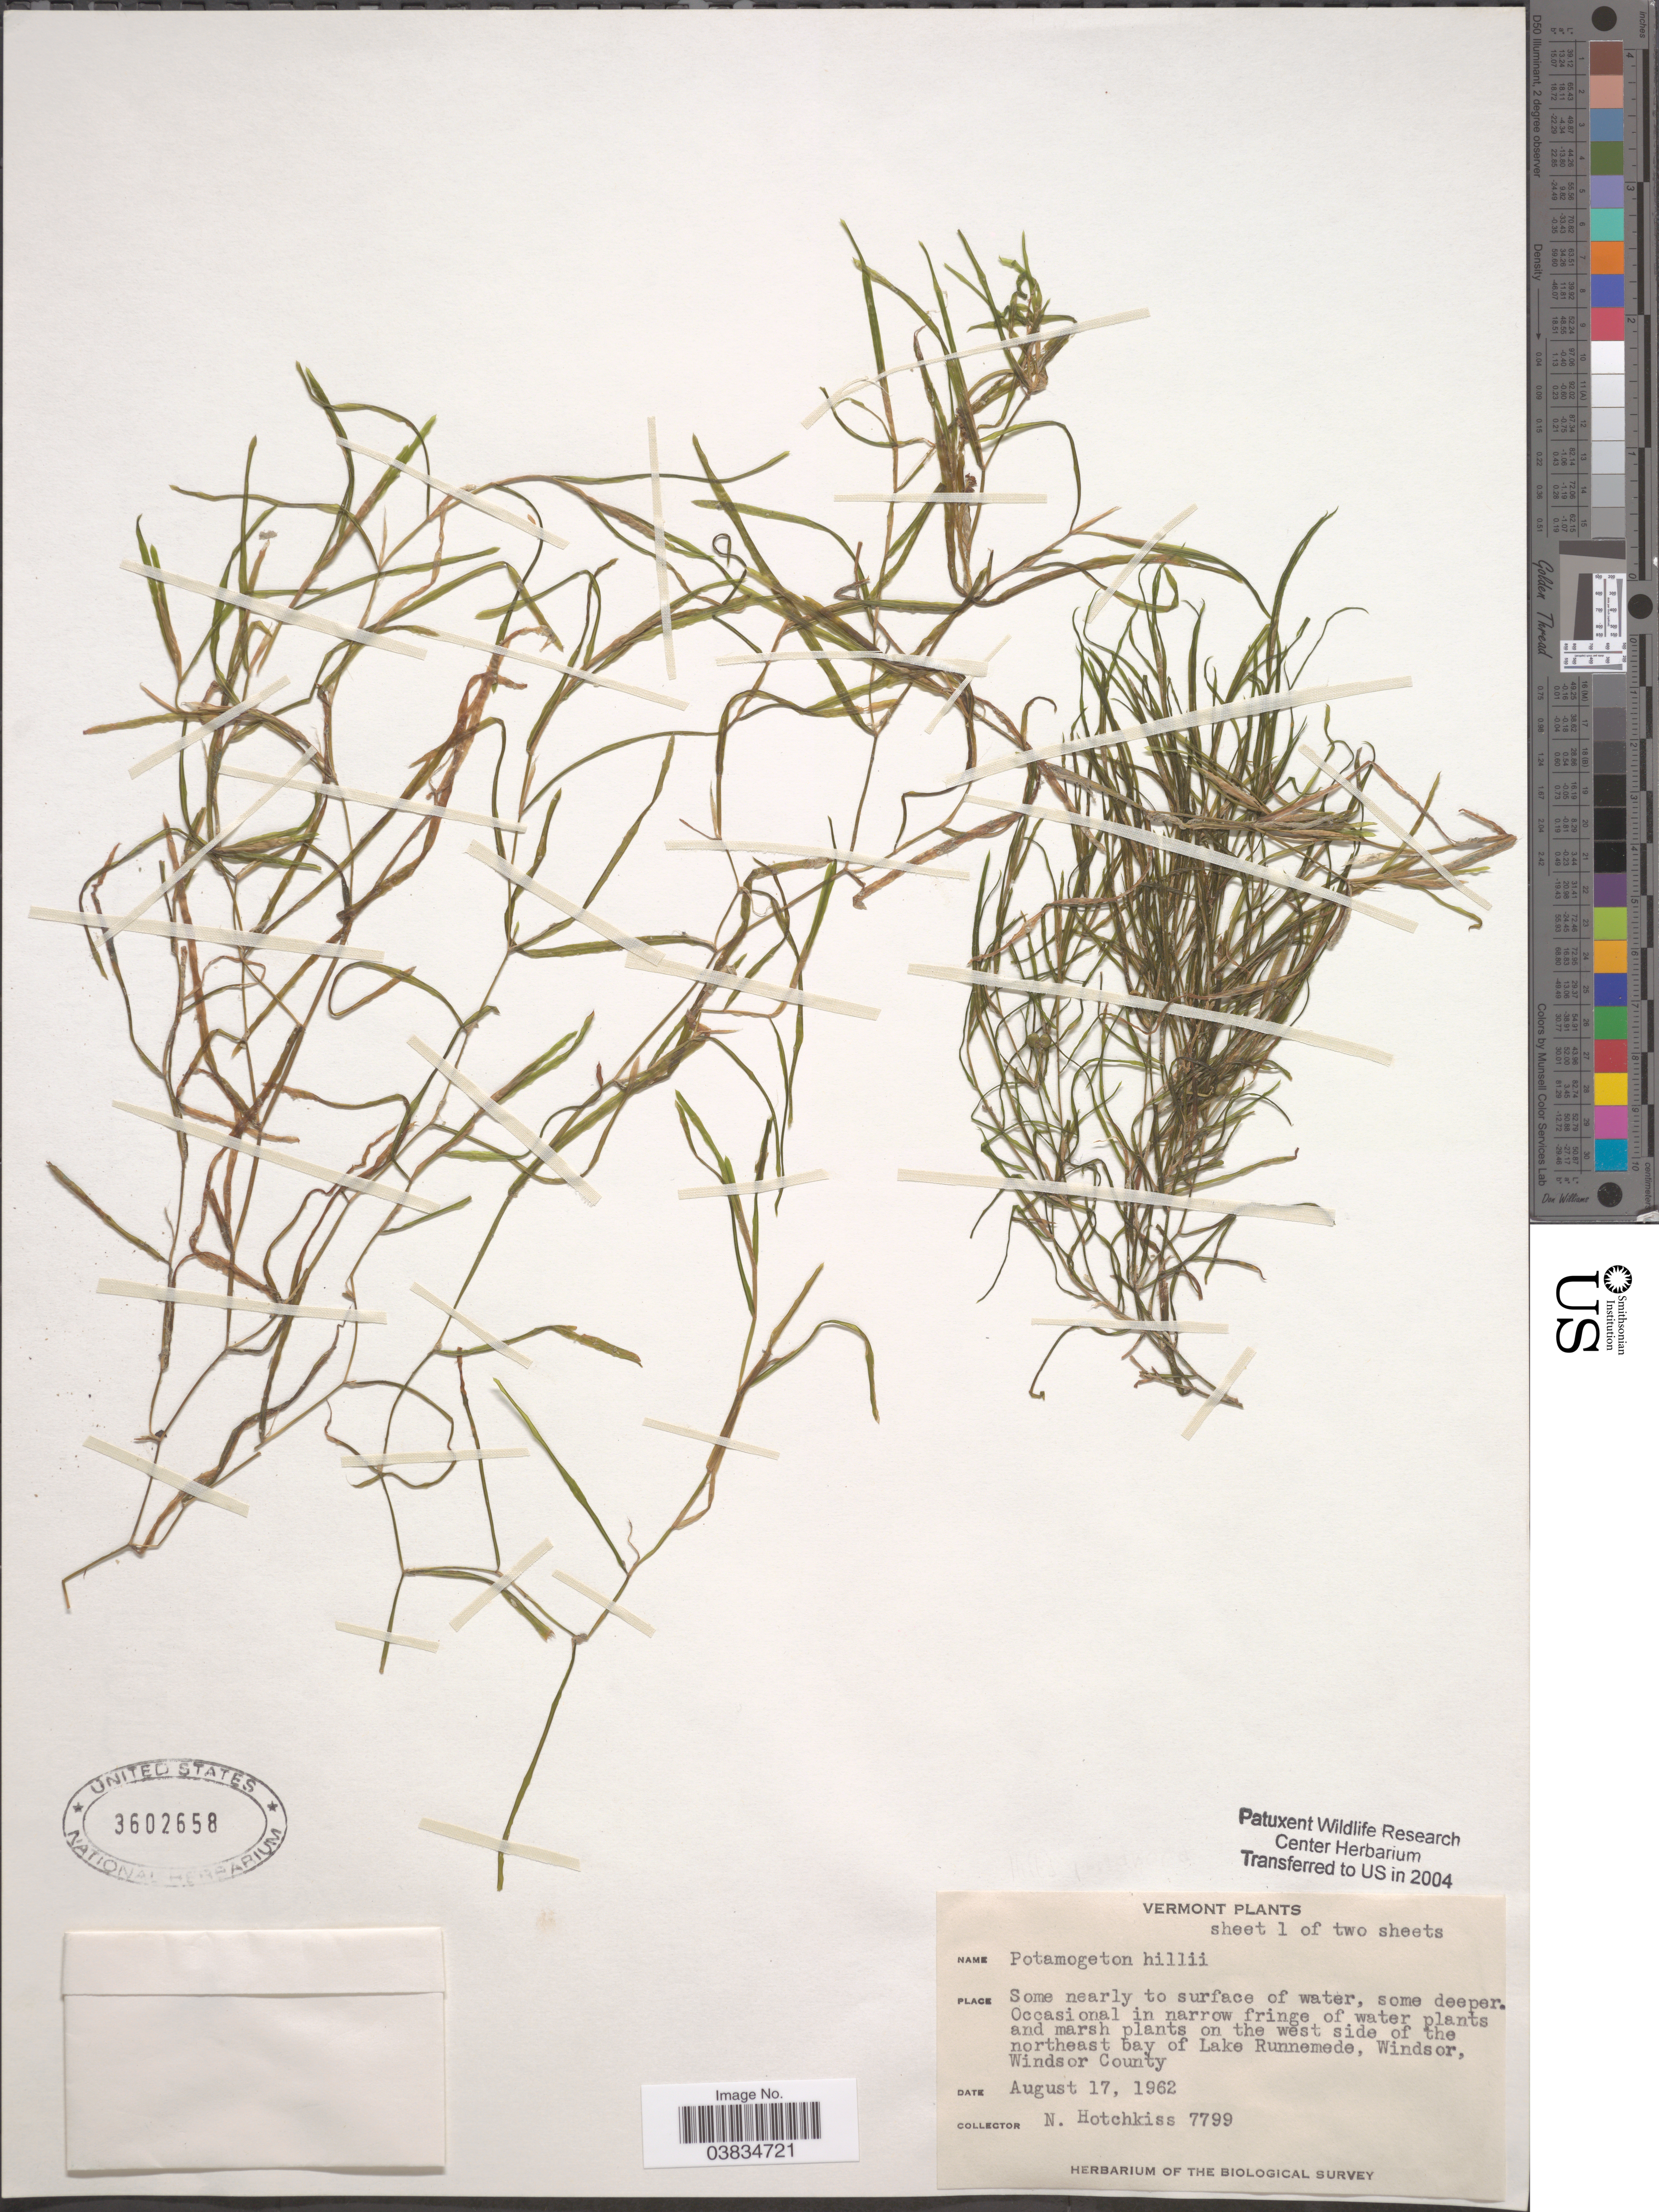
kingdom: Plantae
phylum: Tracheophyta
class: Liliopsida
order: Alismatales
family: Potamogetonaceae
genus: Potamogeton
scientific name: Potamogeton hillii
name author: Morong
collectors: N. Hotchkiss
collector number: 7799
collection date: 1962-08-17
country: United States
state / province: Vermont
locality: On the west side of the northeast bay of Lake Runnemede, Windsor, Windsor County.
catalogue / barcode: US 3602658